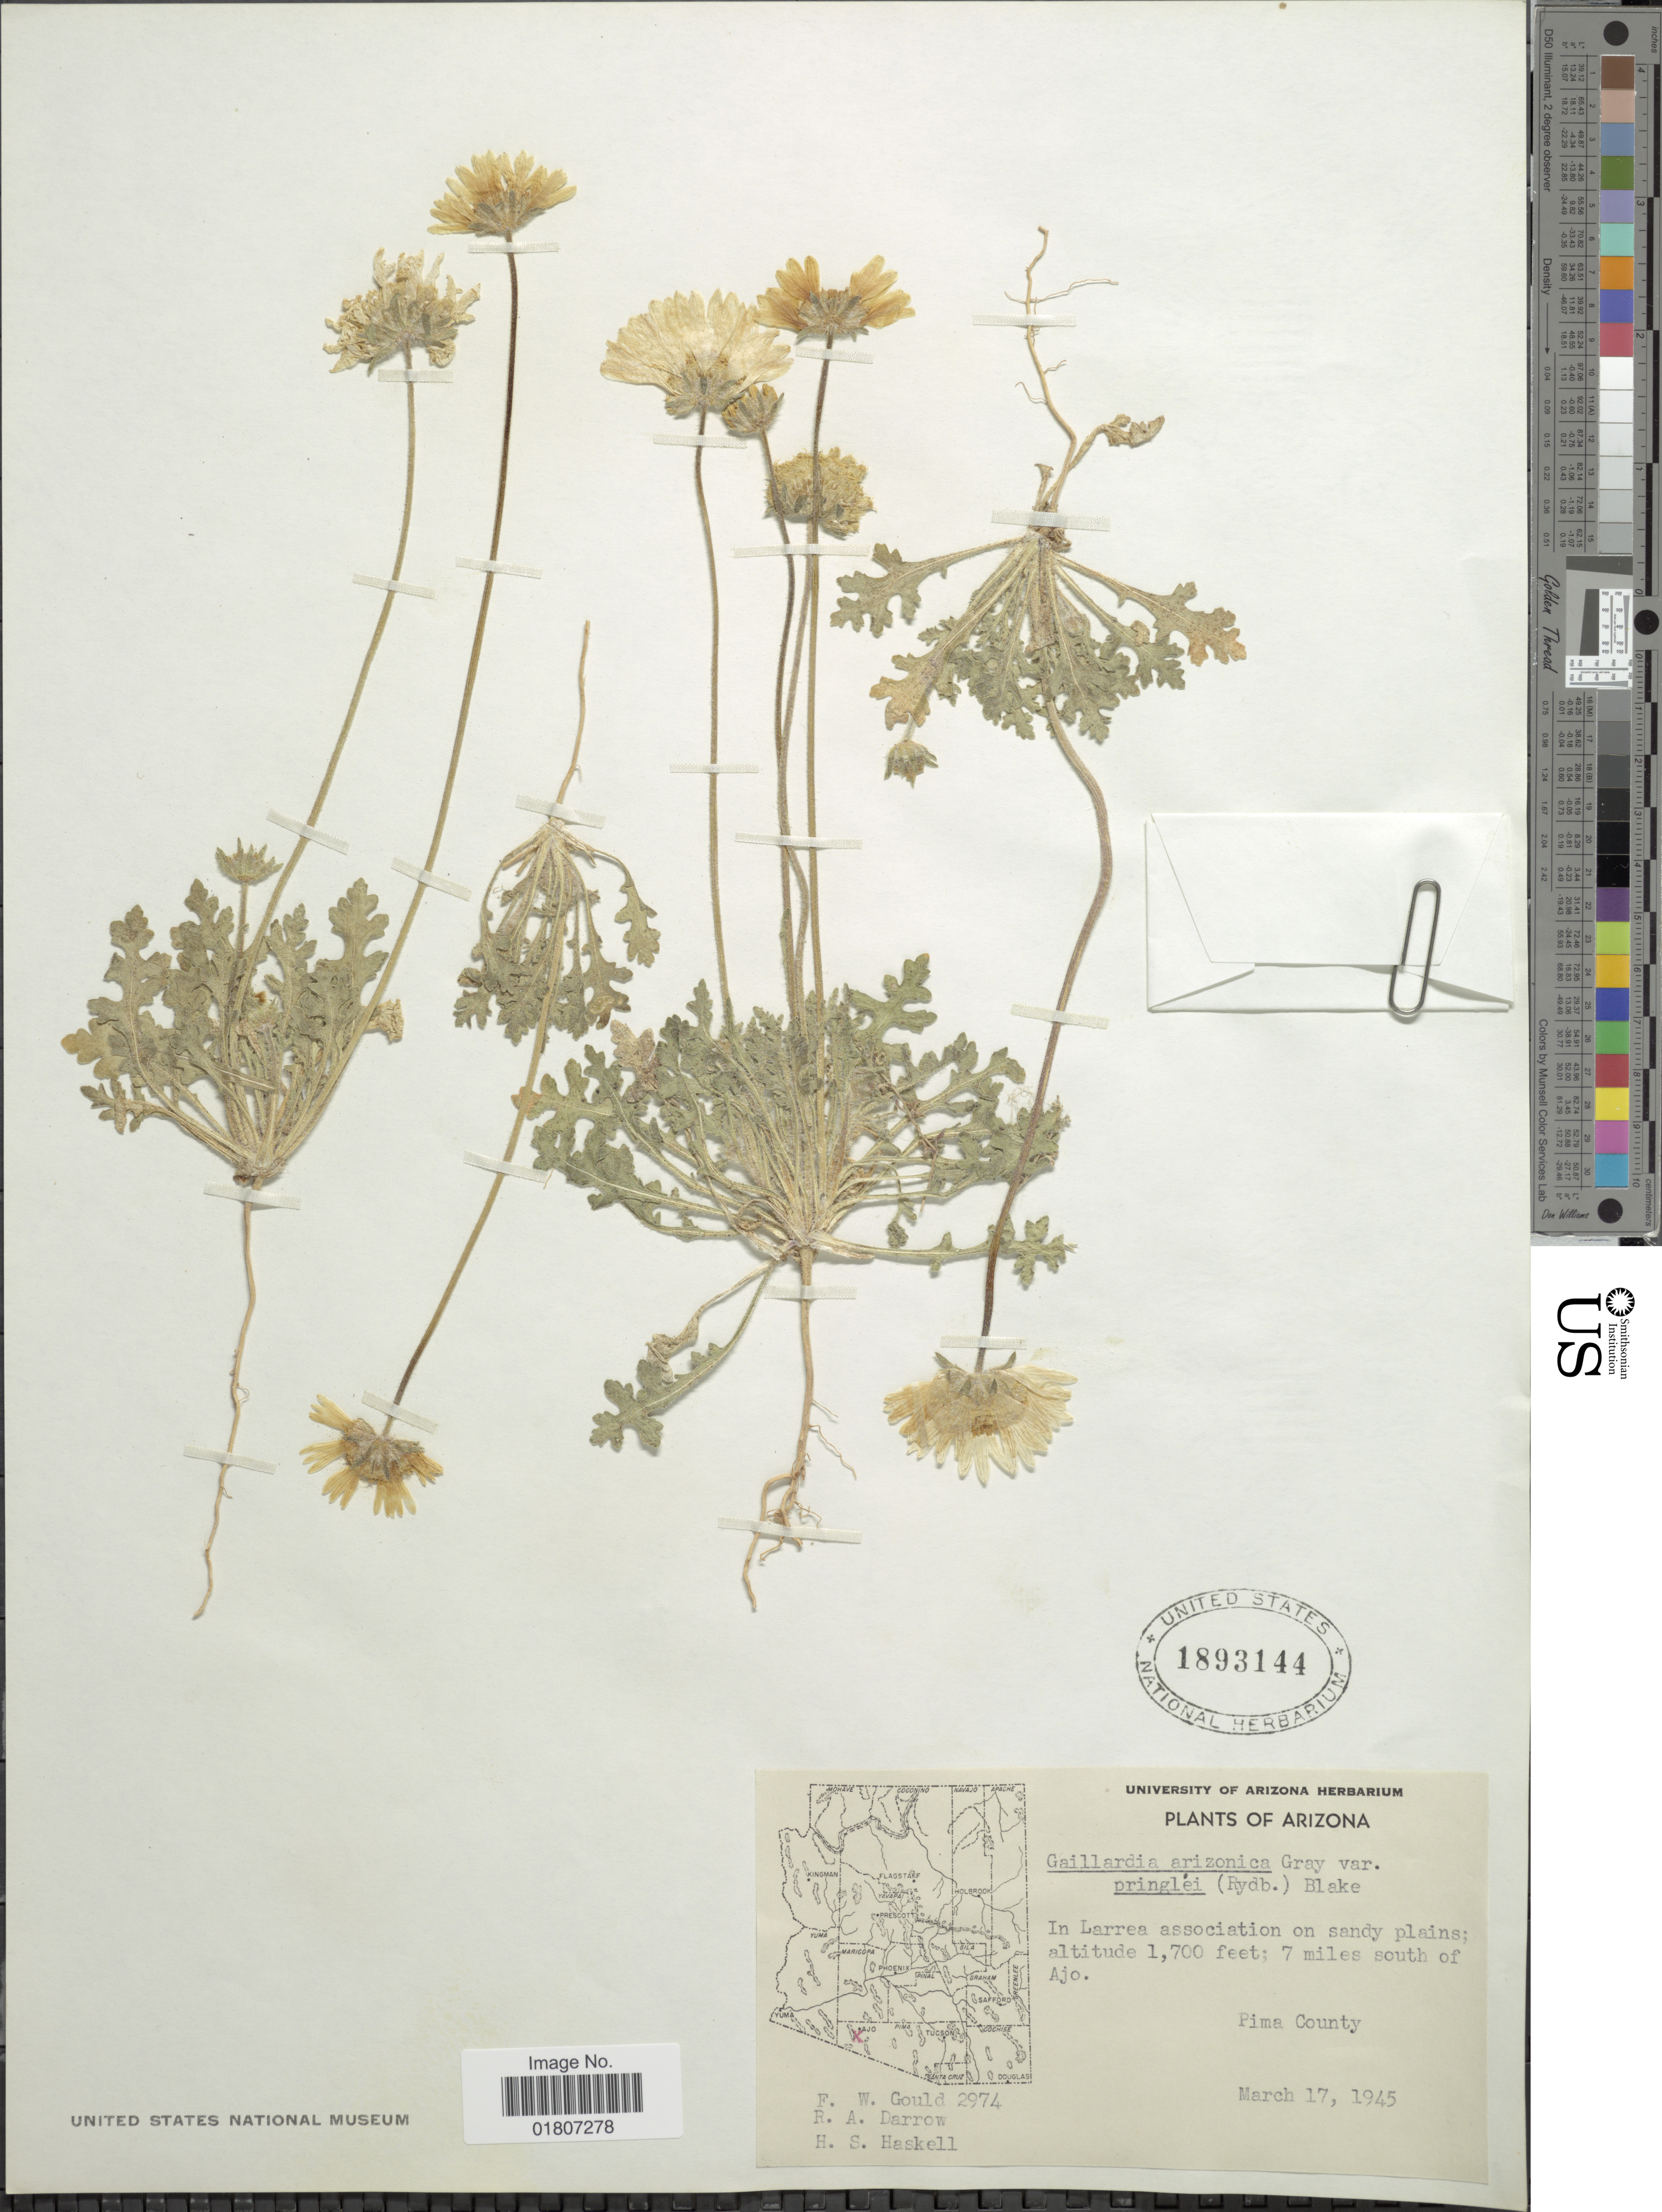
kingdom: Plantae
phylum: Tracheophyta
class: Magnoliopsida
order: Asterales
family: Asteraceae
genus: Gaillardia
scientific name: Gaillardia arizonica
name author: A. Gray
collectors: F. W. Gould, R. A. Darrow & H. Haskell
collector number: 2974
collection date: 1945-03-17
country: United States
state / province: Arizona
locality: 7 miles south of Ajo. Pima County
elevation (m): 518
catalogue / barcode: US 1893144